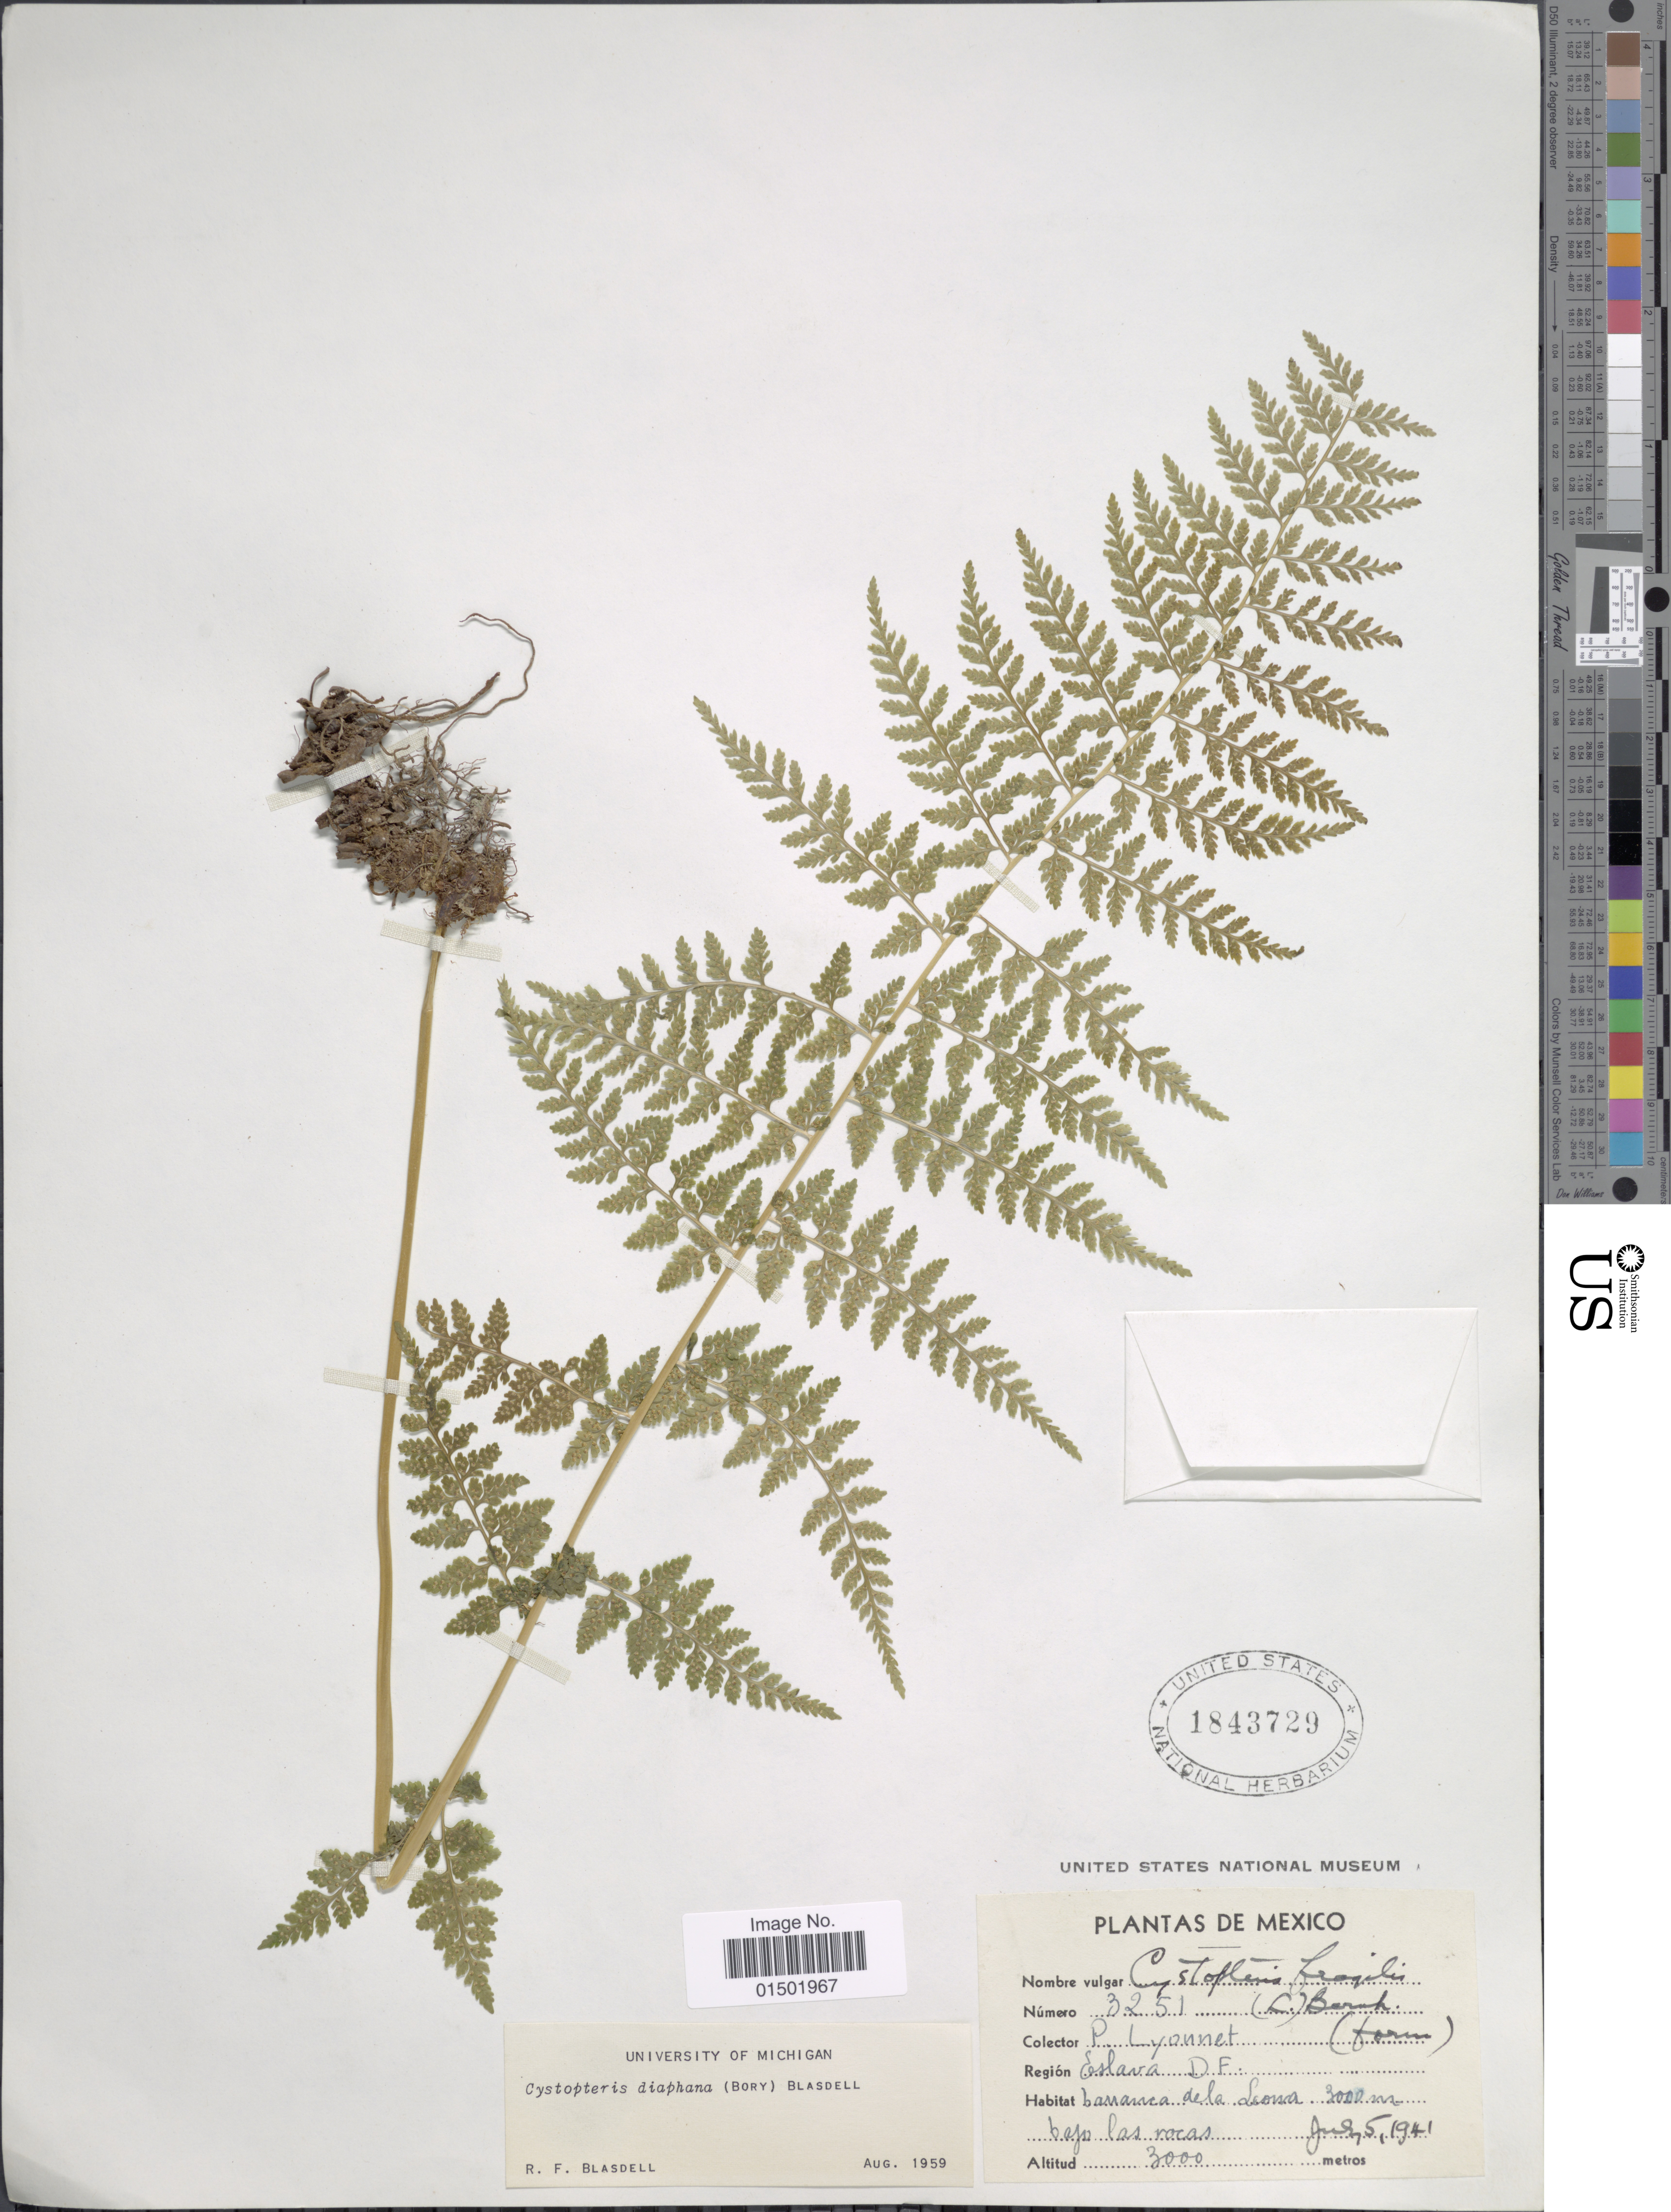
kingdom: Plantae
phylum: Tracheophyta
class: Polypodiopsida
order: Polypodiales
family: Cystopteridaceae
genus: Cystopteris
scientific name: Cystopteris diaphana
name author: (Bory) Blasdell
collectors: P. Lyonnet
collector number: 3251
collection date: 1941-07-05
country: Mexico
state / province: Distrito Federal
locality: Eslava DF.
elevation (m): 3000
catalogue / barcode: US 1843729